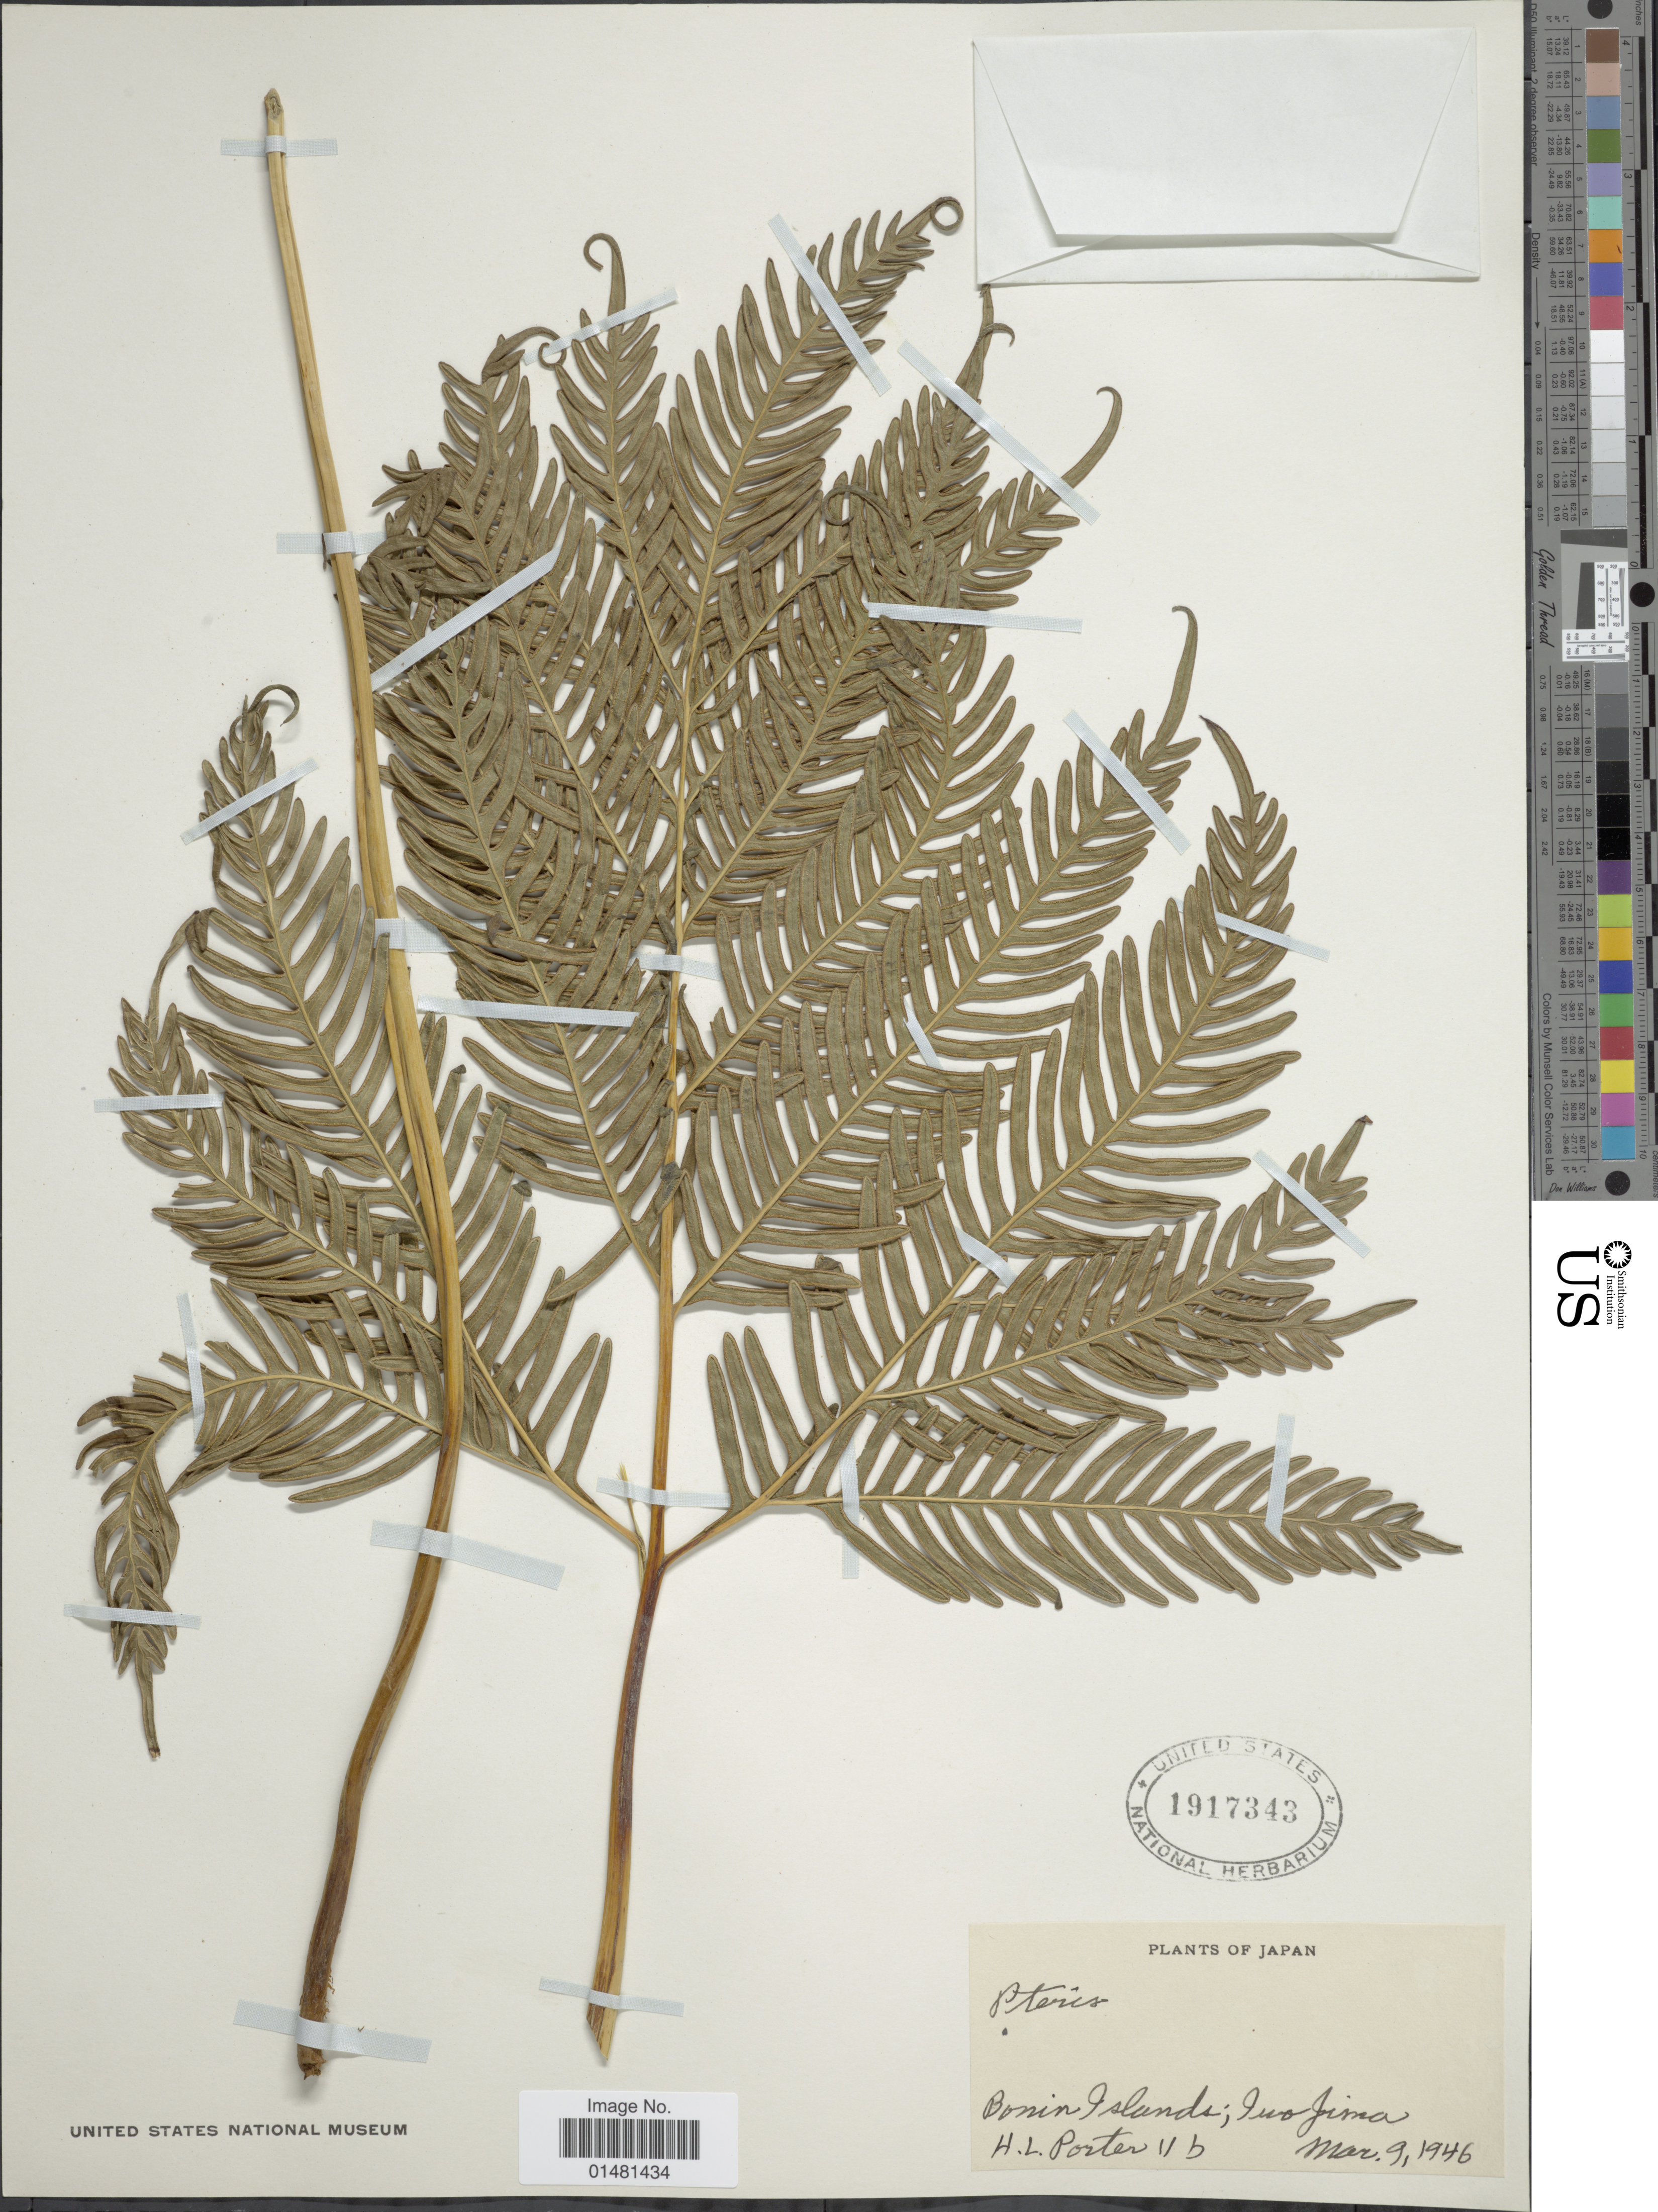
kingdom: Plantae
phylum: Tracheophyta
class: Polypodiopsida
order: Polypodiales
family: Pteridaceae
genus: Pteris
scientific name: Pteris sp.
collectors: H. L. Porter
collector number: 11b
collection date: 1946-03-09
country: Japan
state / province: Tokyo, Federal City of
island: Bonin Islands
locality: Bonin Islands; Juo Jima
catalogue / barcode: US 1917343